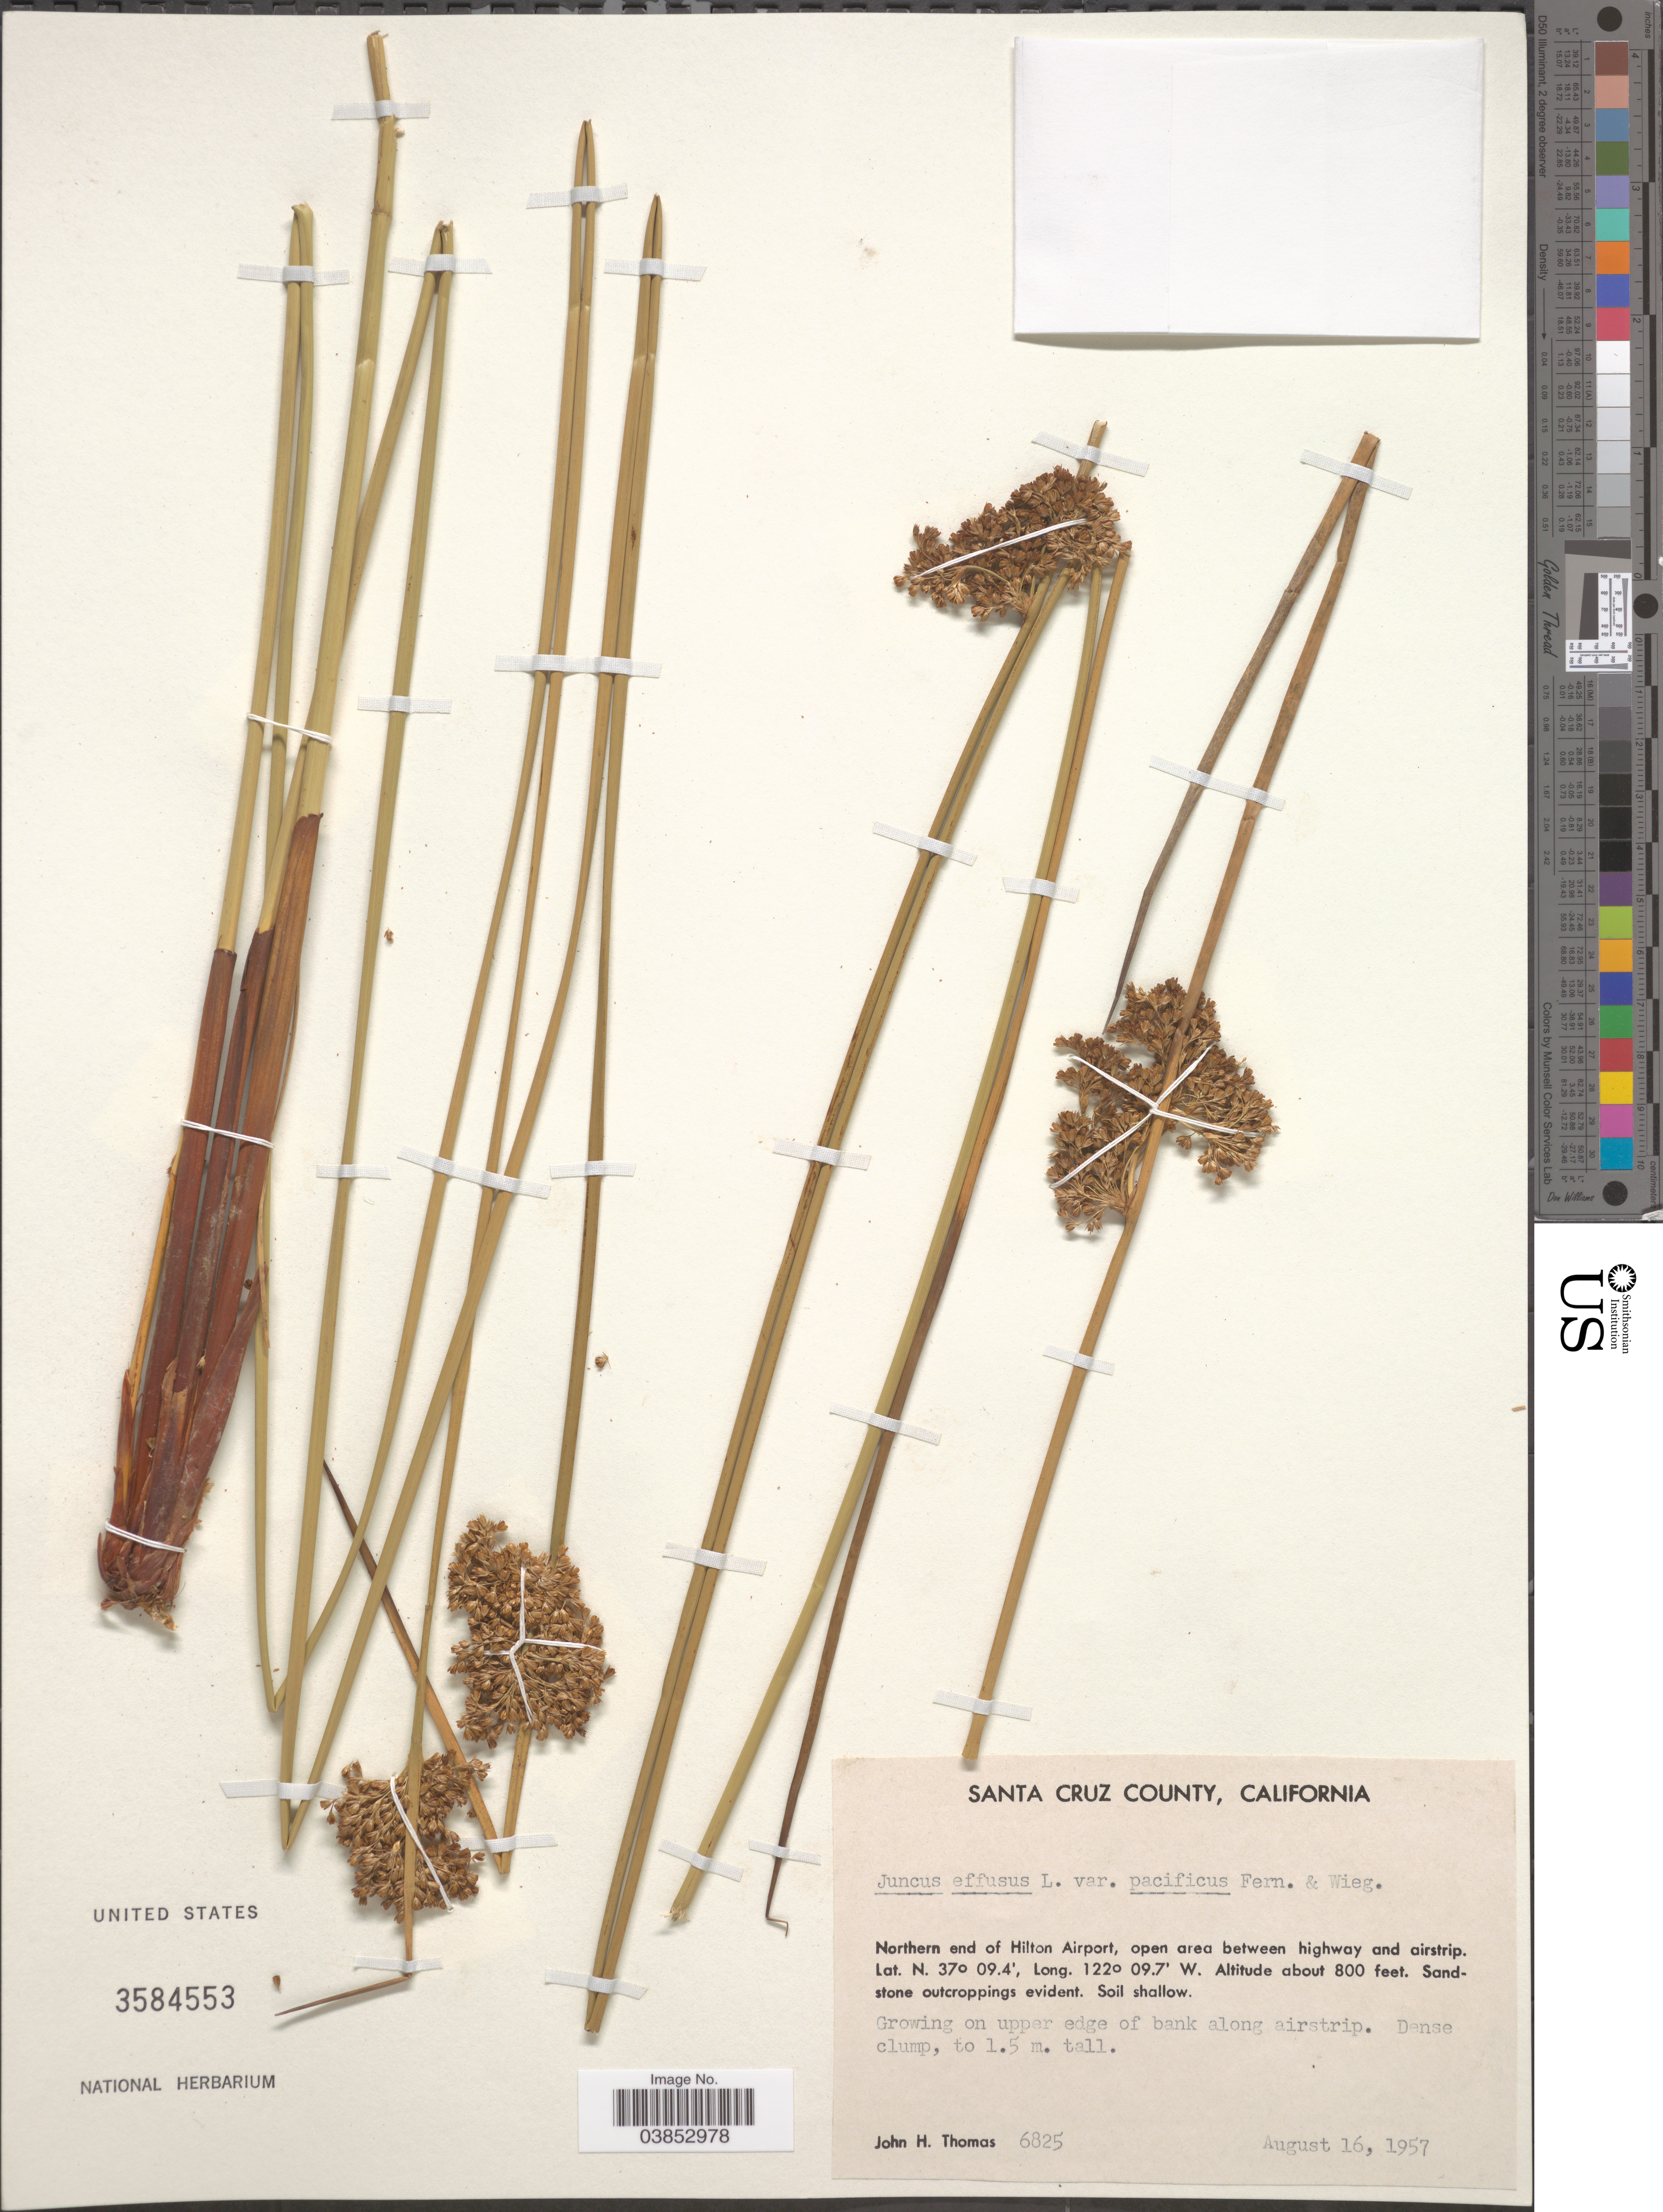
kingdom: Plantae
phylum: Tracheophyta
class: Liliopsida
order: Poales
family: Juncaceae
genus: Juncus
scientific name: Juncus effusus var. pacificus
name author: Fernald & Wiegand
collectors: J. H. Thomas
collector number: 6825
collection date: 1957-08-16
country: United States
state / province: California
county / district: Santa Cruz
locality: Santa Cruz County. Northern end of Hilton Airport, open area between highway and airstrip. On upper edge of bank along airstrip.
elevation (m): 244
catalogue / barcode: US 3584553